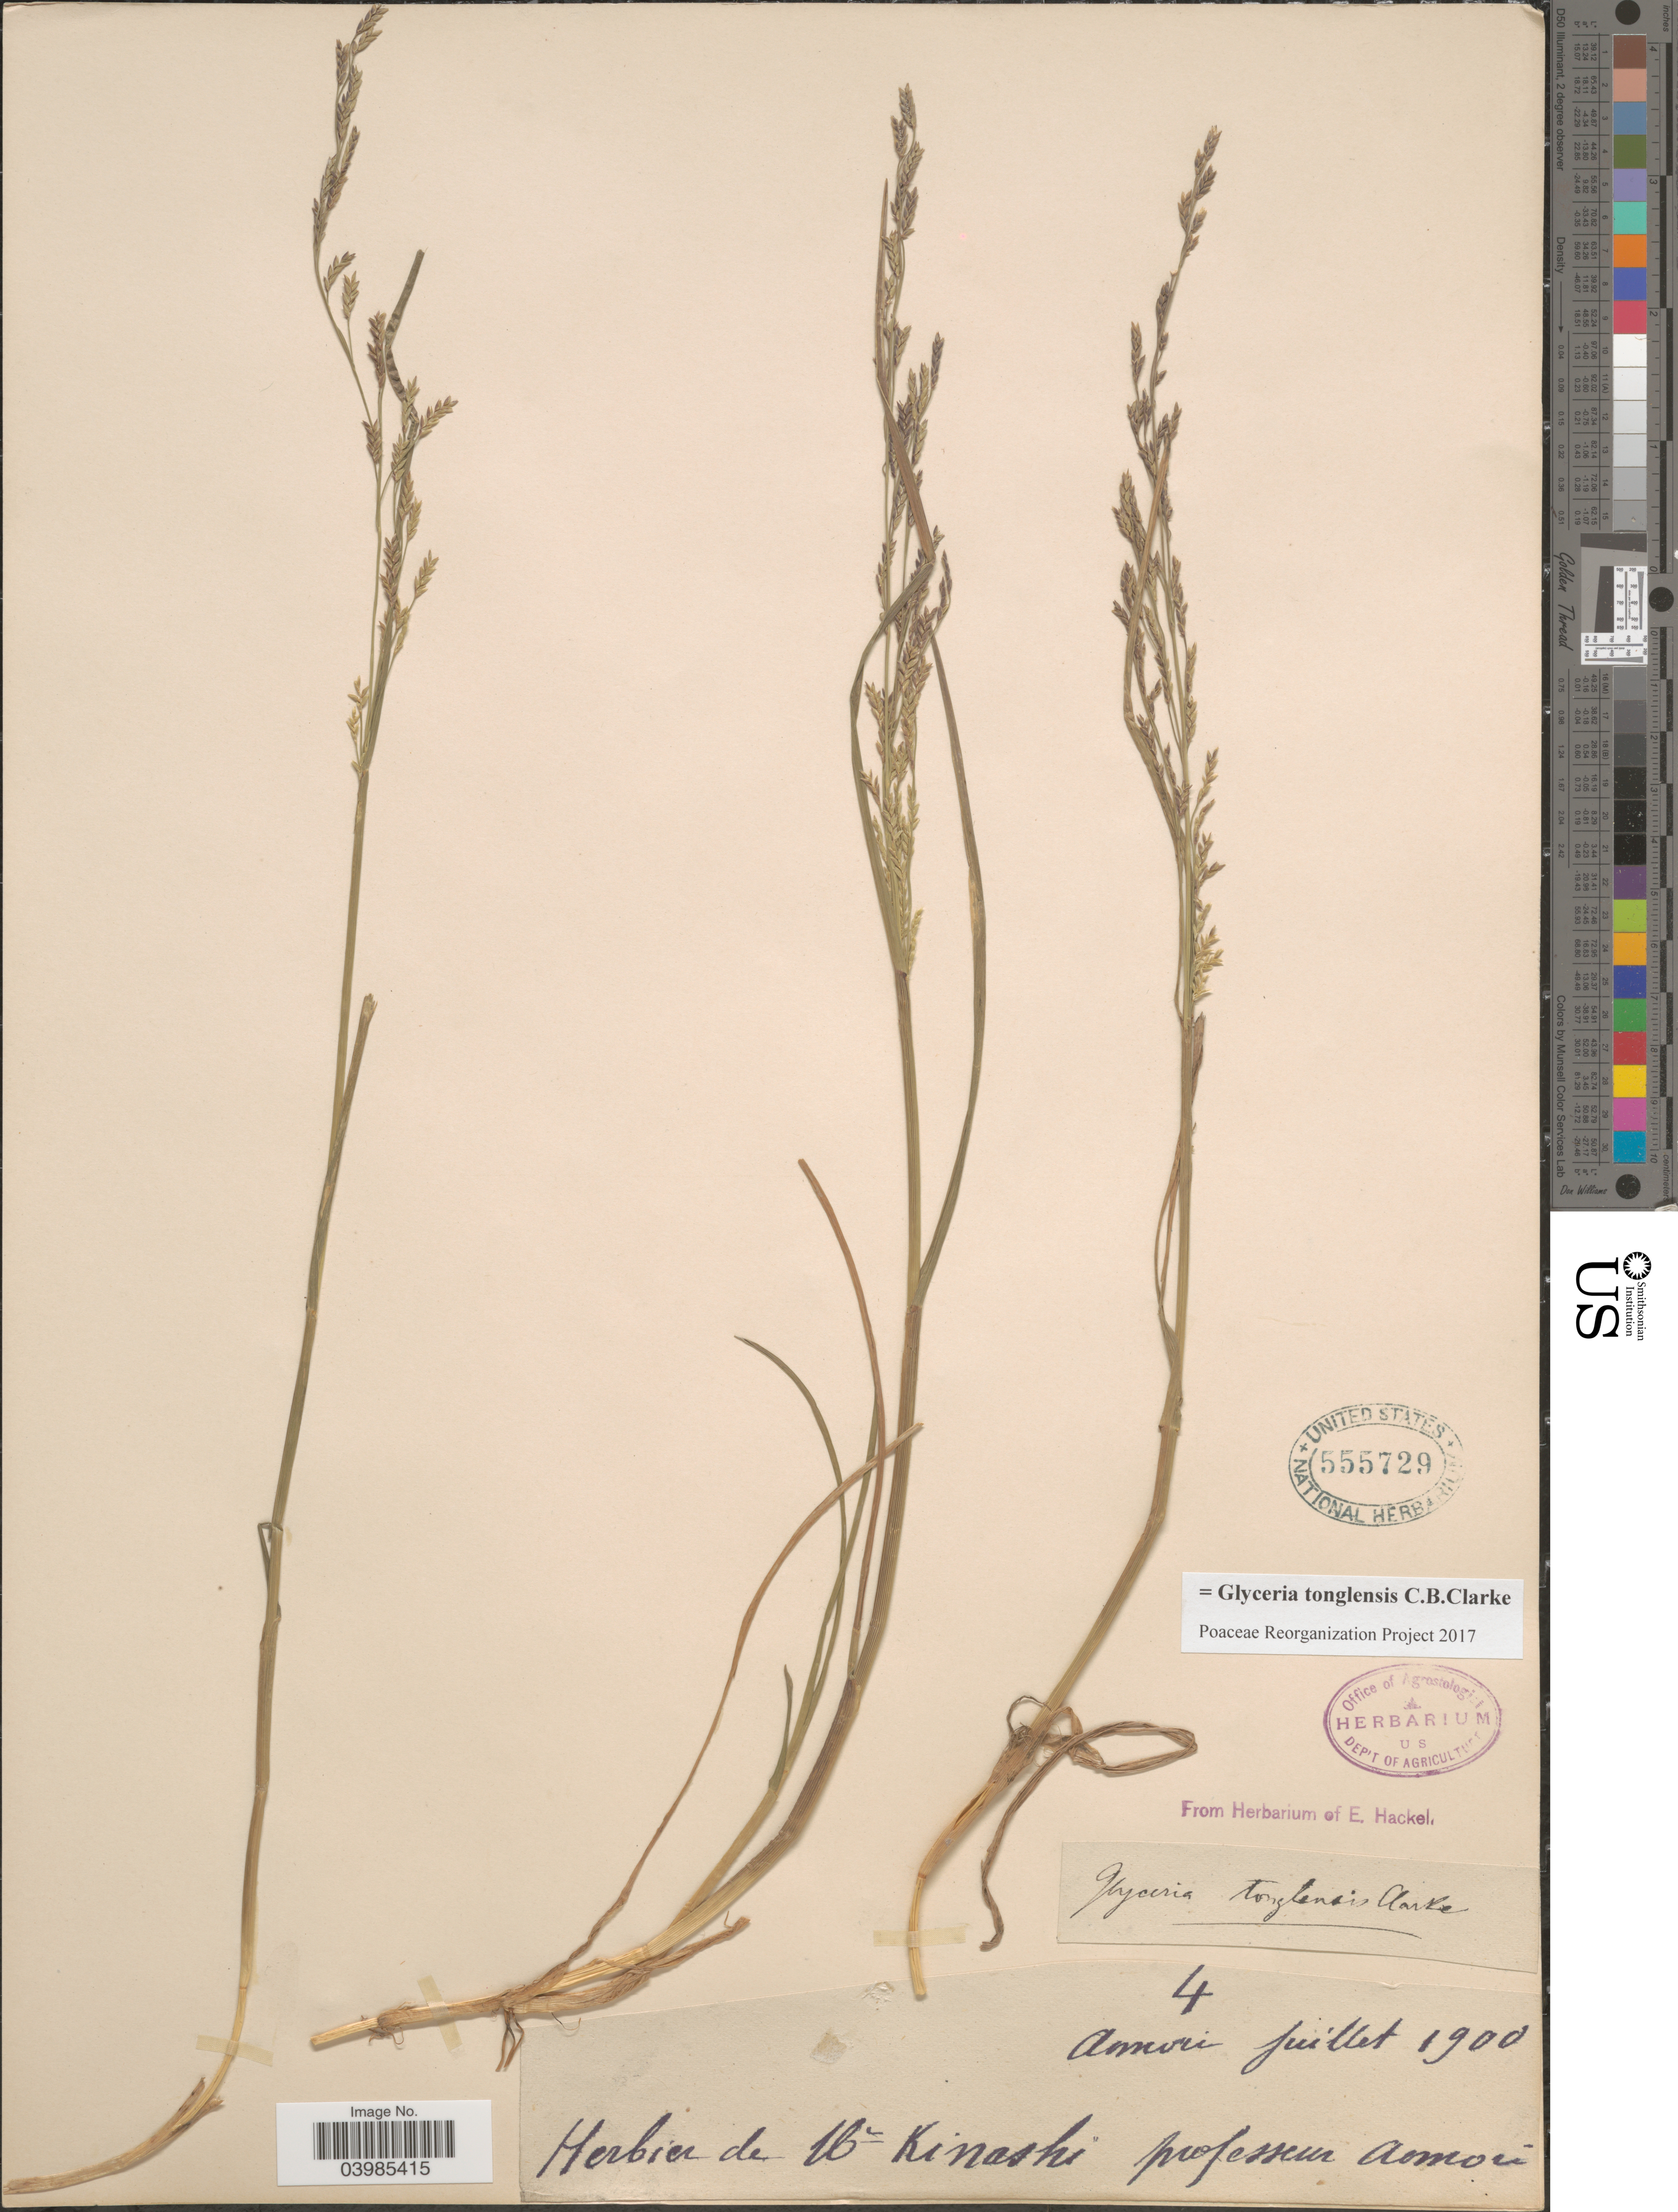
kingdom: Plantae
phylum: Tracheophyta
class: Liliopsida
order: Poales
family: Poaceae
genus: Glyceria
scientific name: Glyceria tonglensis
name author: C.B. Clarke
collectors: Ex herb. McKinashi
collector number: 4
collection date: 1900-07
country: Japan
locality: Aomori.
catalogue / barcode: US 555729